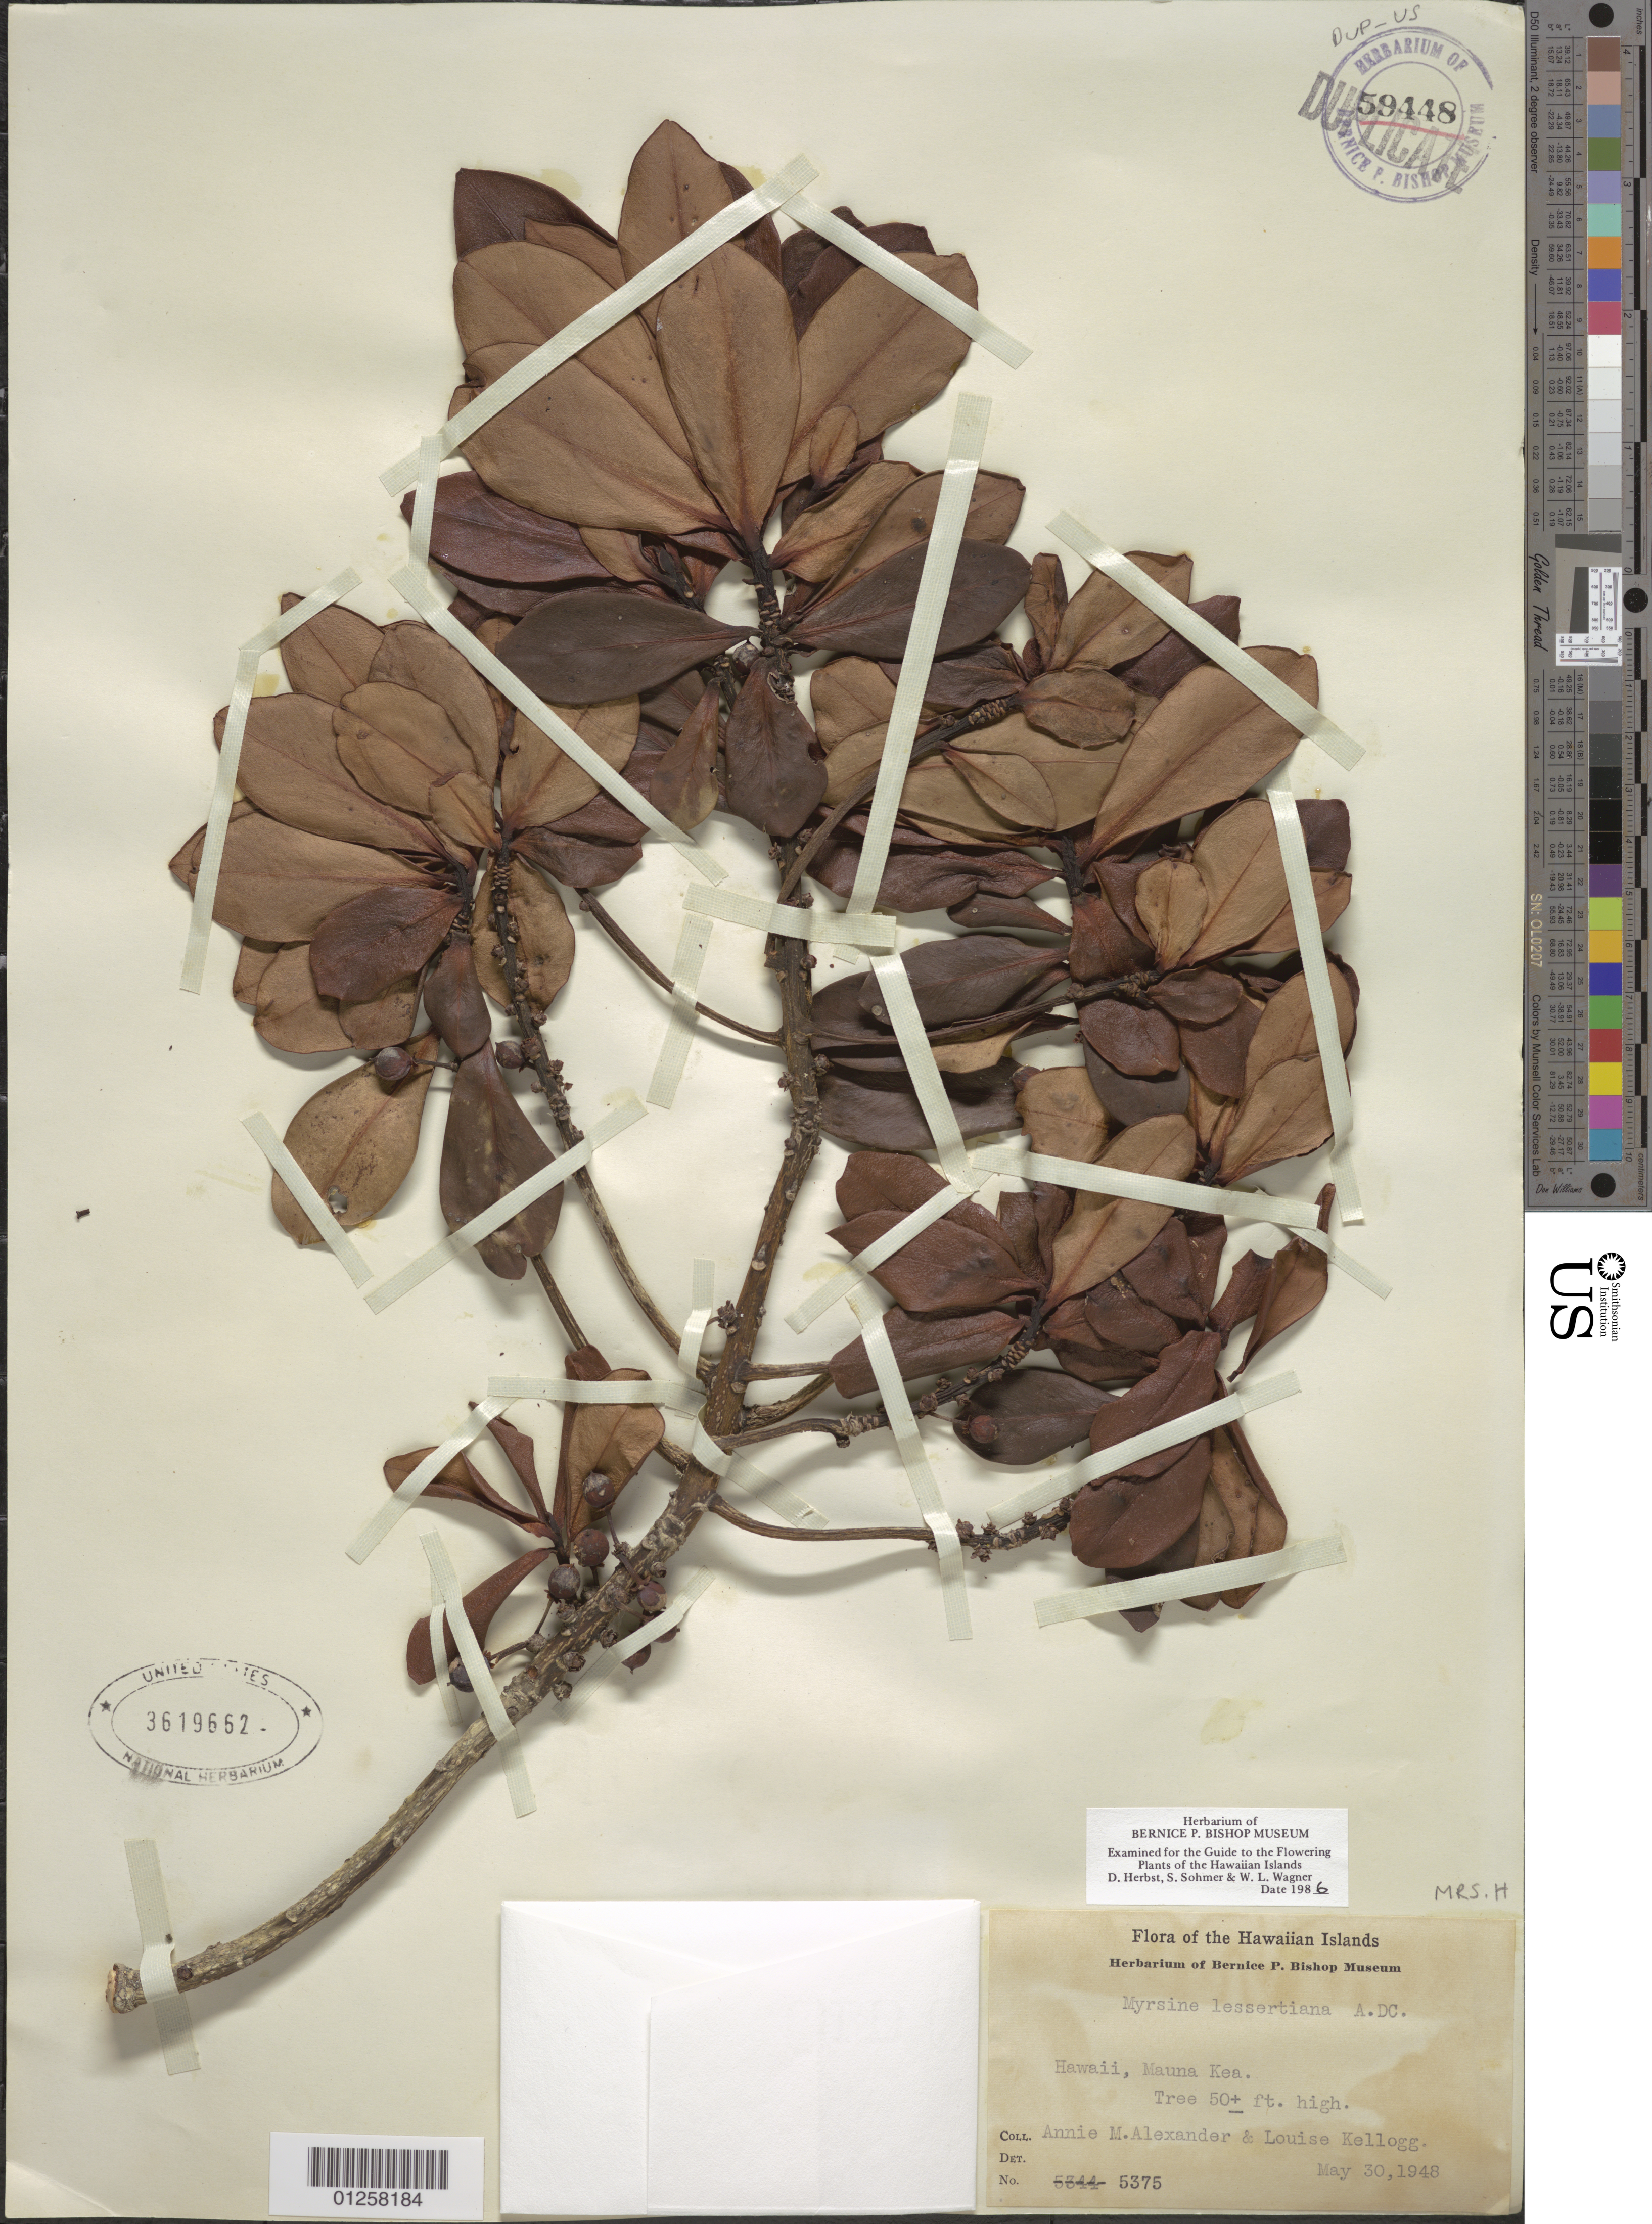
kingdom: Plantae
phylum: Tracheophyta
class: Magnoliopsida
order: Ericales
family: Primulaceae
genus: Myrsine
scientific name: Myrsine lessertiana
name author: A. DC.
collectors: A. M. Alexander & L. Kellogg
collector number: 5375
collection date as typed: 30 May 1948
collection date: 1948-05-30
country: United States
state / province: Hawaii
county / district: Hawaii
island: Hawaii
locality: Mauna Kea.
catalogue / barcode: US 3619662